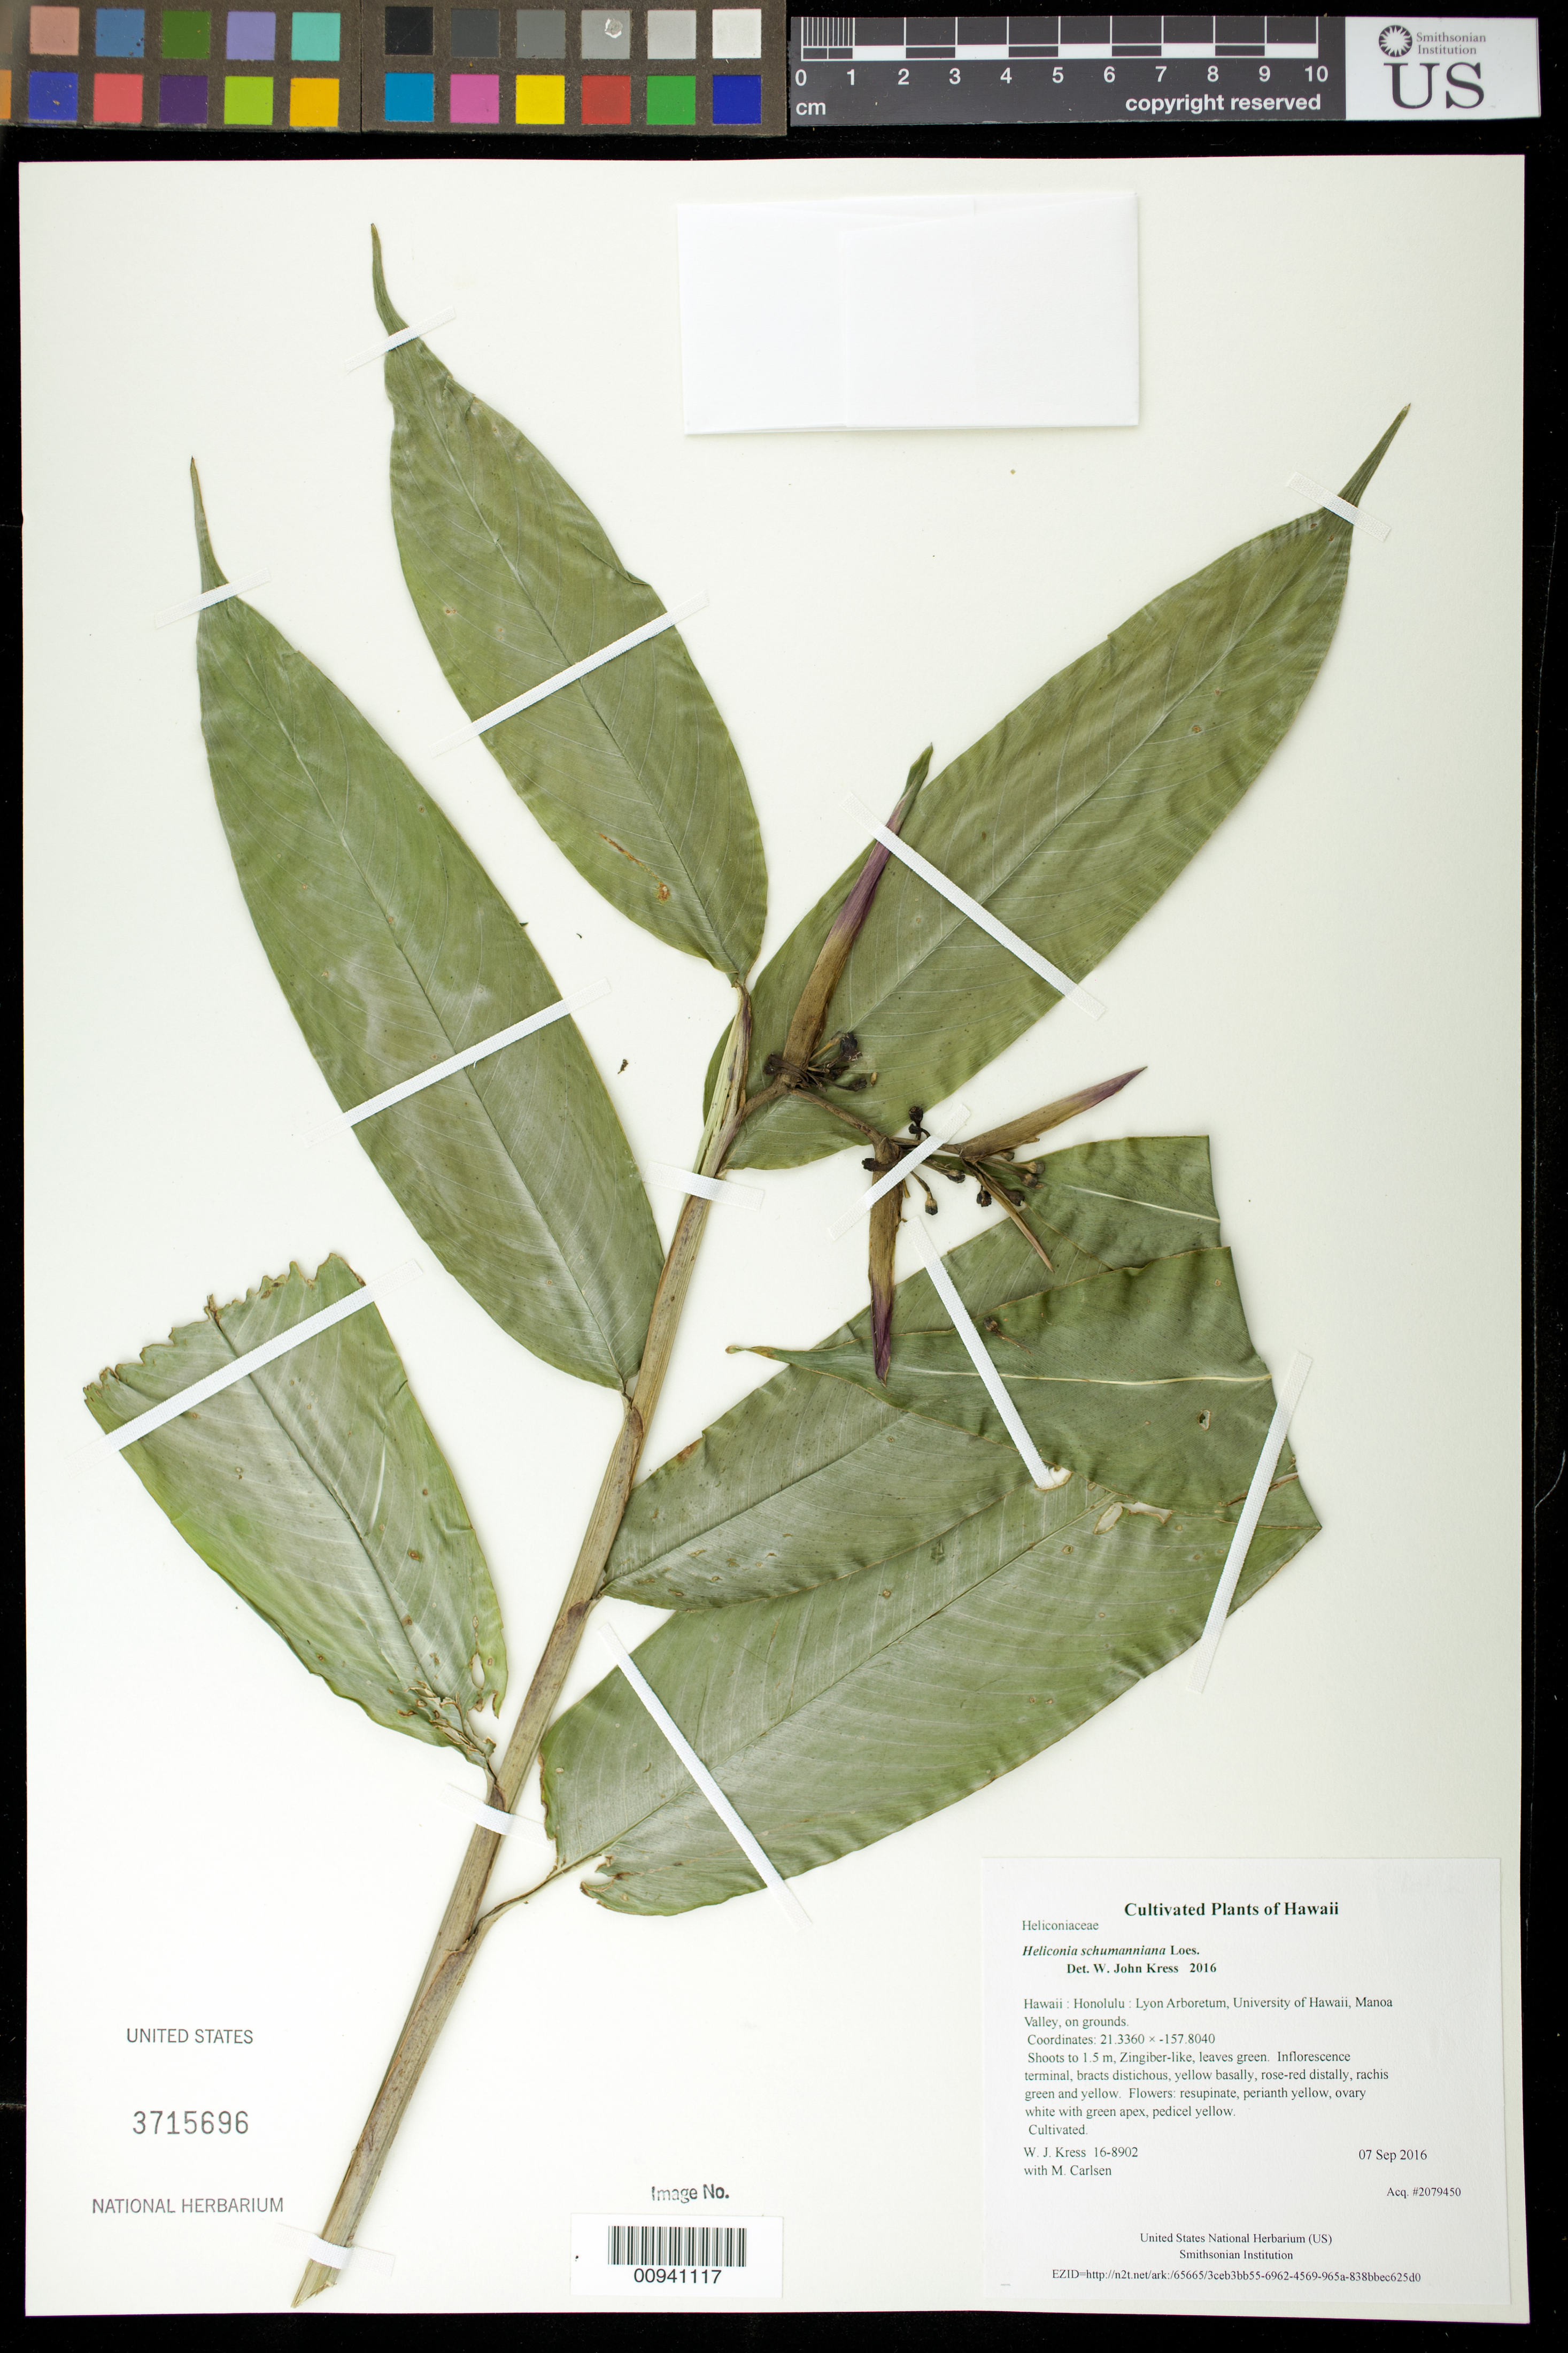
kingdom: Plantae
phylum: Tracheophyta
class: Liliopsida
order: Zingiberales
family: Heliconiaceae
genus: Heliconia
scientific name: Heliconia schumanniana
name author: Loes.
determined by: Kress, W. J., (US), Smithsonian Institution - National Museum of Natural History (UNITED STATES)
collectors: W. J. Kress & M. M. Carlsen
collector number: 16-8902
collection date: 2016-09-07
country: United States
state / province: Hawaii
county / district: Honolulu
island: Oahu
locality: Lyon Arboretum, University of Hawaii, Manoa Valley, on grounds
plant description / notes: Frozen tissue stored in Biorepository at AG5NN86; dried tissue stored at AG5NN85.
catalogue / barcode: US 3715696